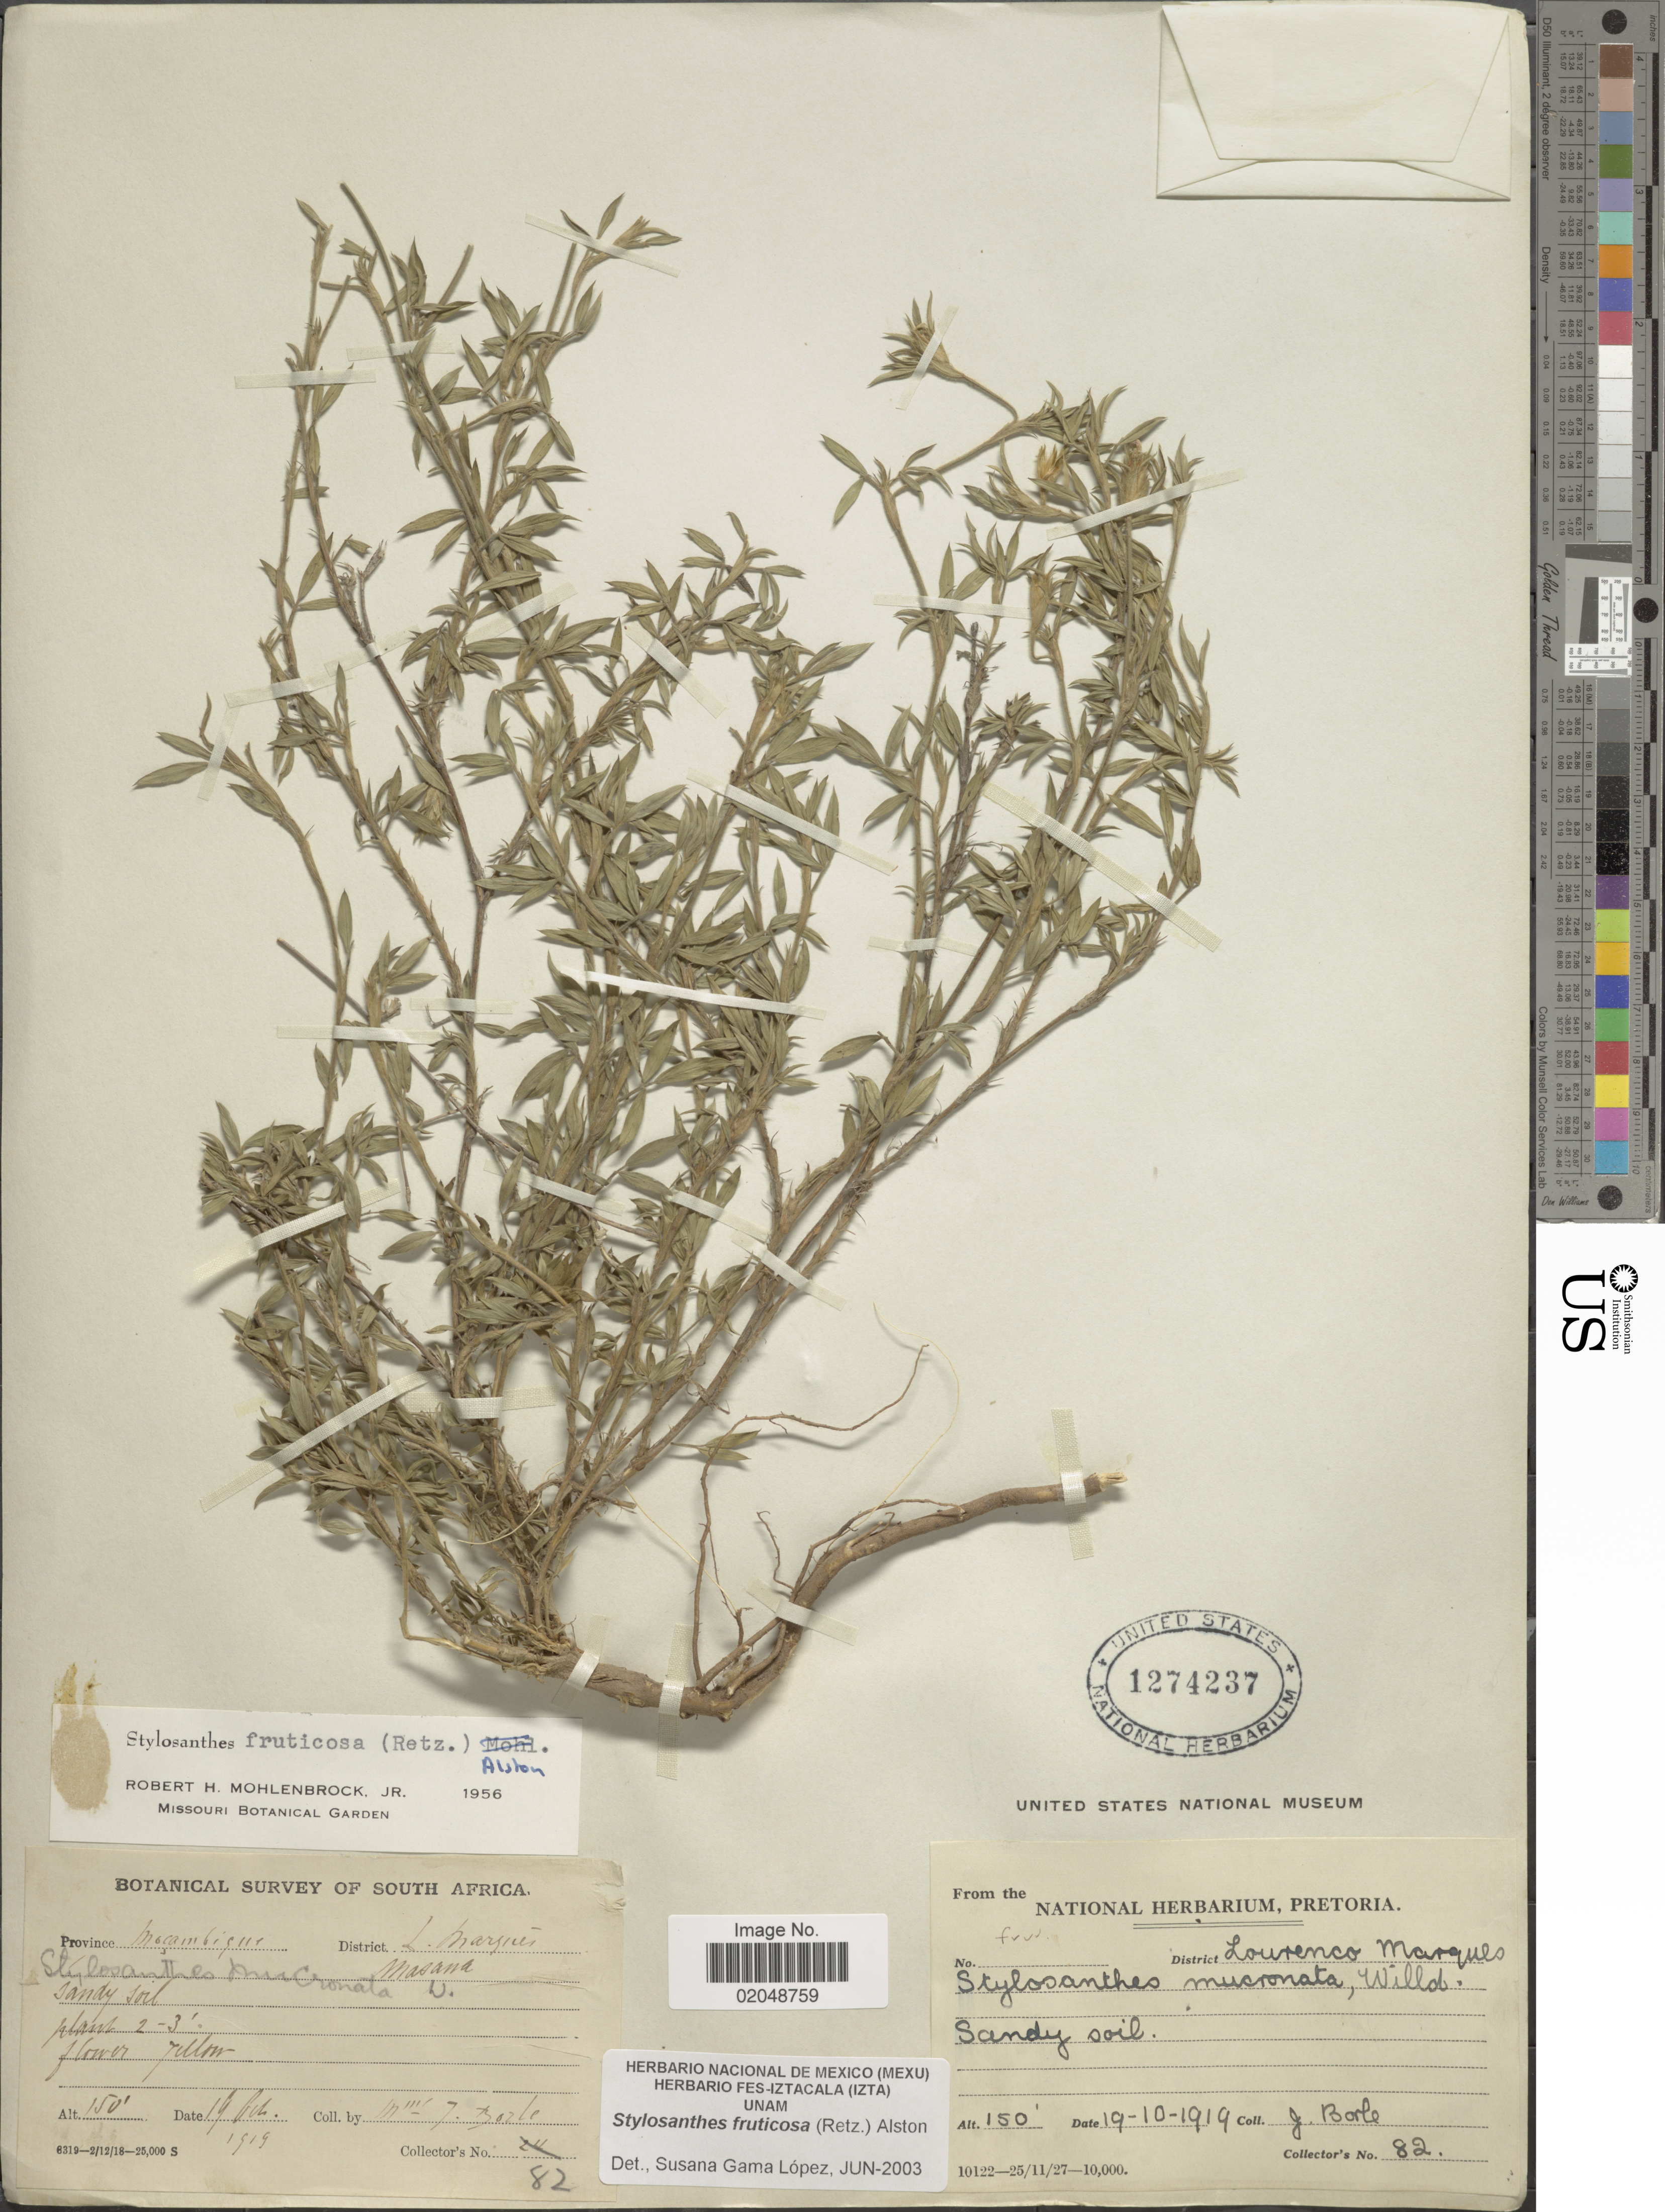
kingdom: Plantae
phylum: Tracheophyta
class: Magnoliopsida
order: Fabales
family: Fabaceae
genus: Stylosanthes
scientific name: Stylosanthes fruticosa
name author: (Retz.) Alston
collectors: J. Borle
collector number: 82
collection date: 1919-10-19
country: Mozambique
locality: Province Moçambique, District L Marques, Sandy soil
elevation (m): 46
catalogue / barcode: US 1274237